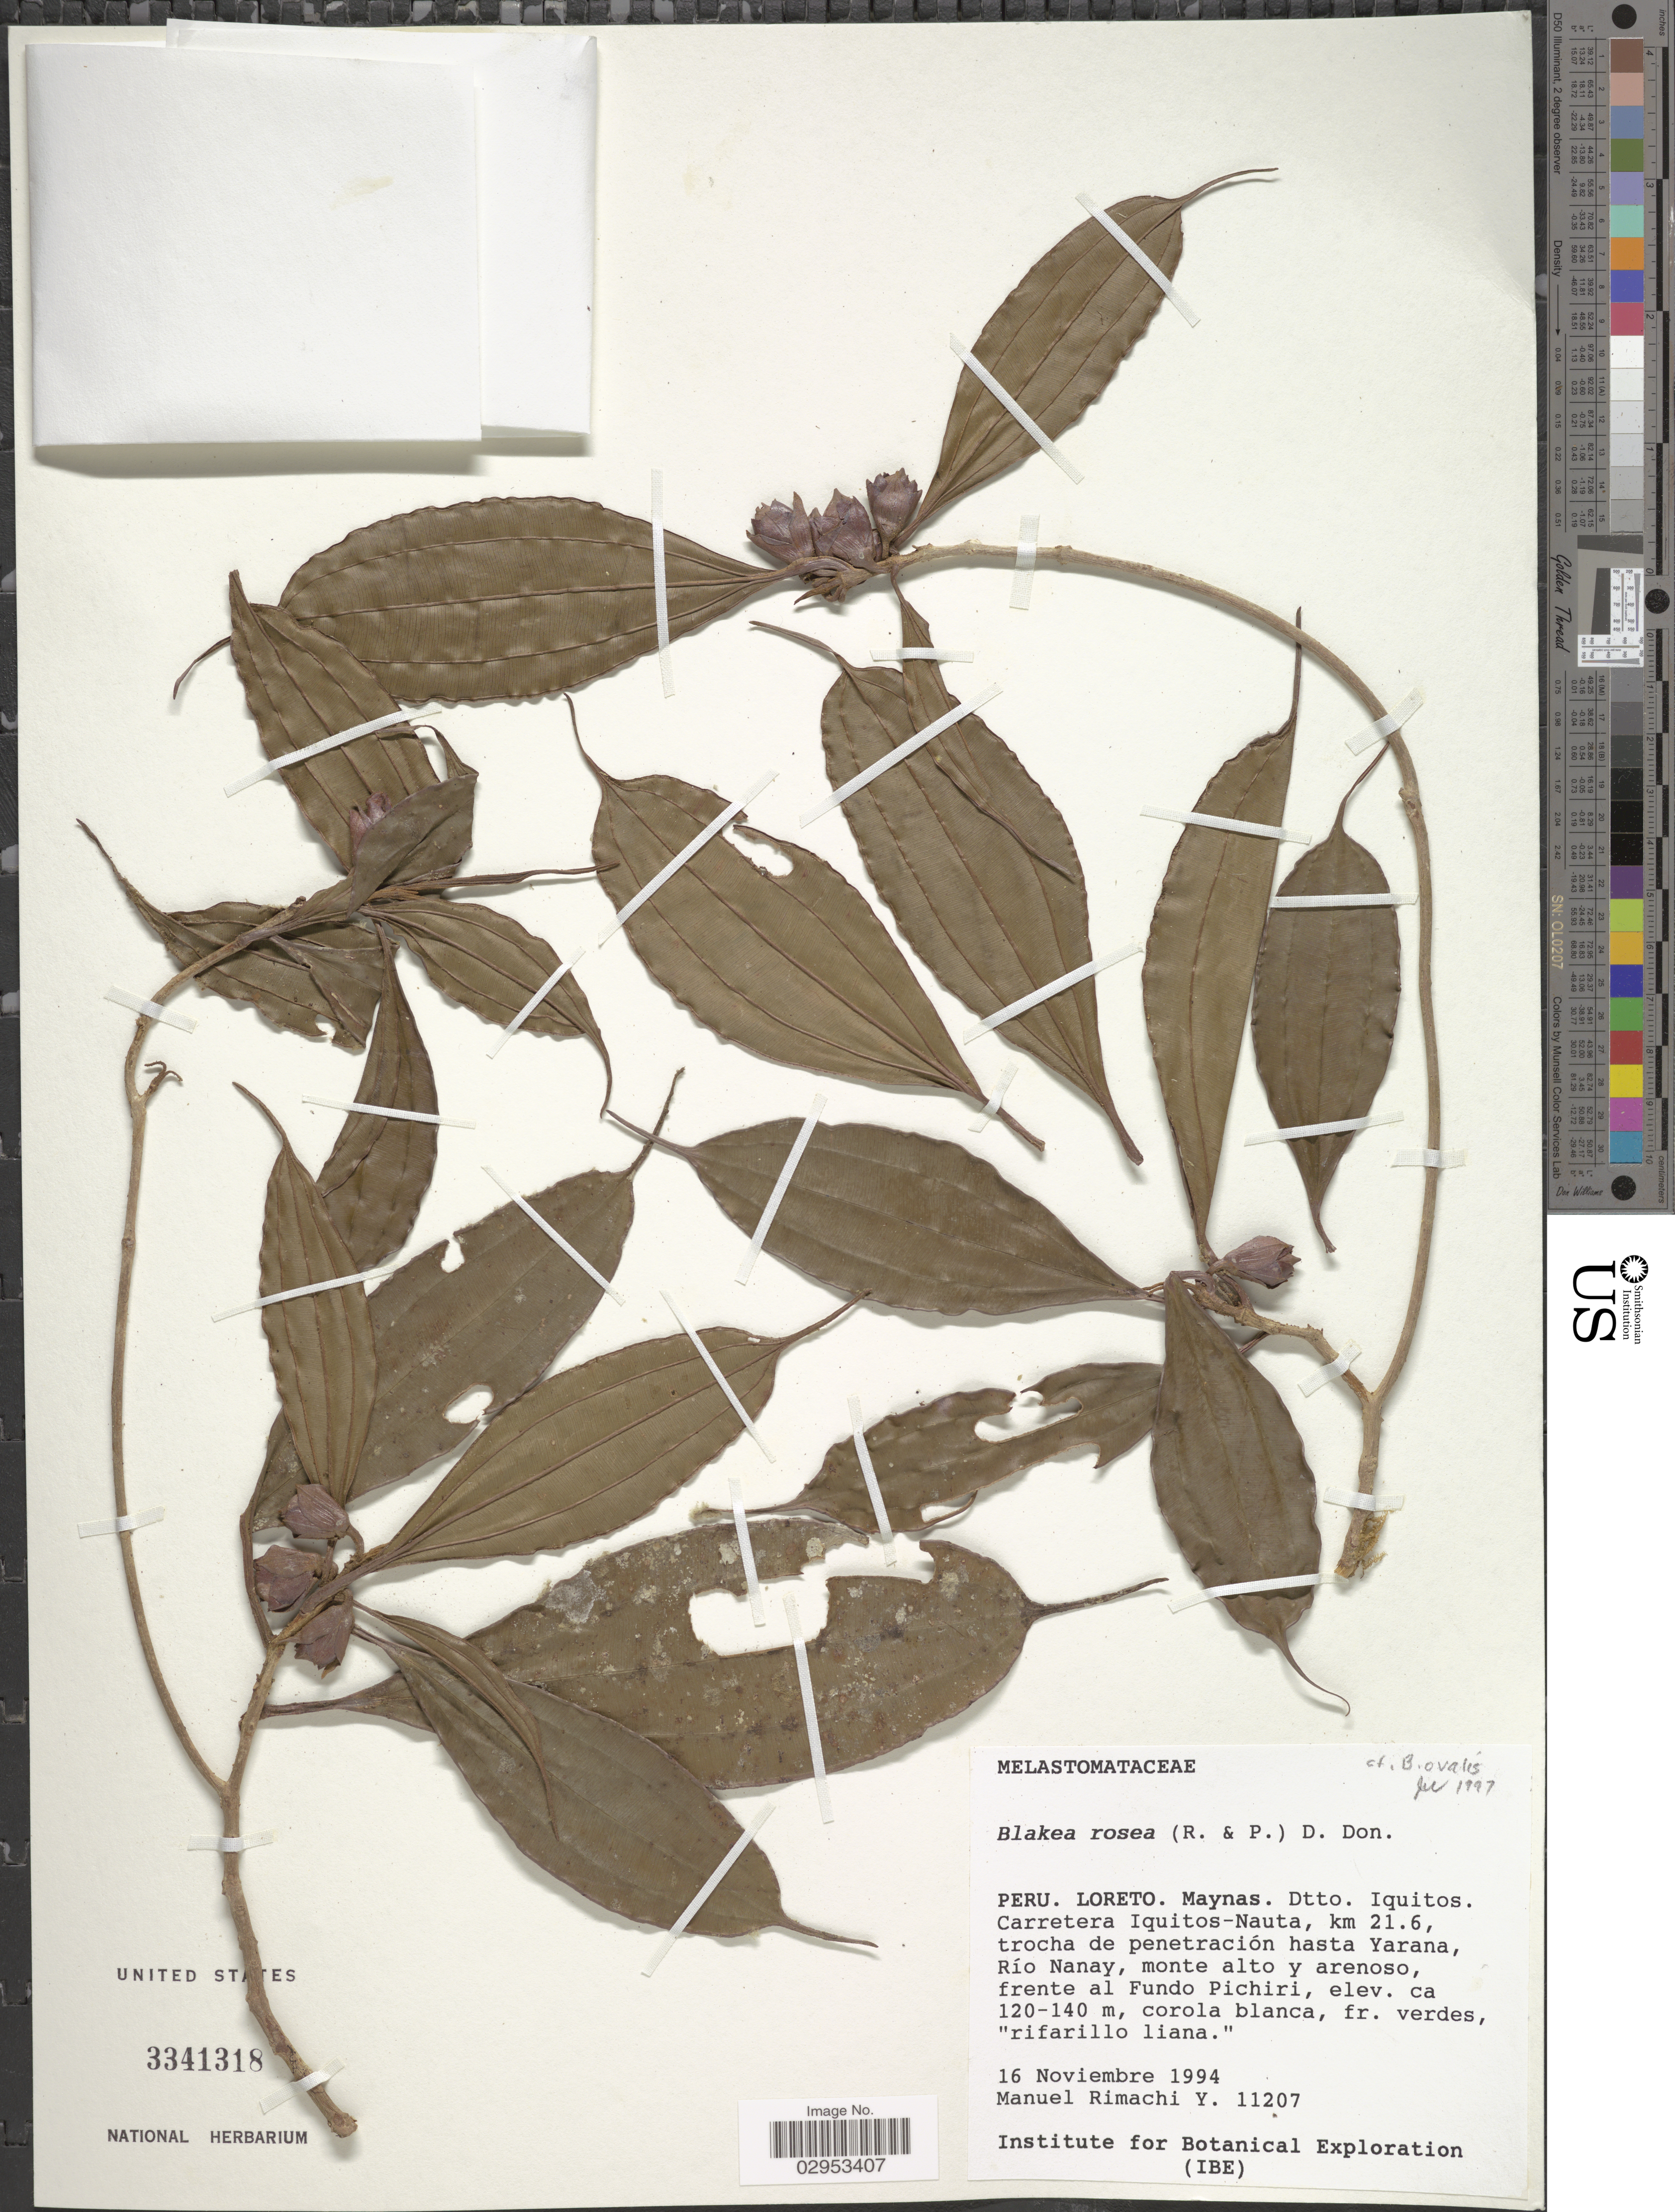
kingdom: Plantae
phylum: Tracheophyta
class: Magnoliopsida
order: Myrtales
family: Melastomataceae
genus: Blakea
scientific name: Blakea rosea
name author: D. Don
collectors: M. Rimachi Y.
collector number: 11207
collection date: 1994-11-19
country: Peru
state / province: Loreto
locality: Maynas. Dtto. Iquitos. Carretera Iquitos-Nauta, km 21.6, trocha de penetración hasta Yarana, Río Nanay, monte alto y arenoso, frente al Fundo Pichiri.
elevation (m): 120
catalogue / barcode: US 3341318